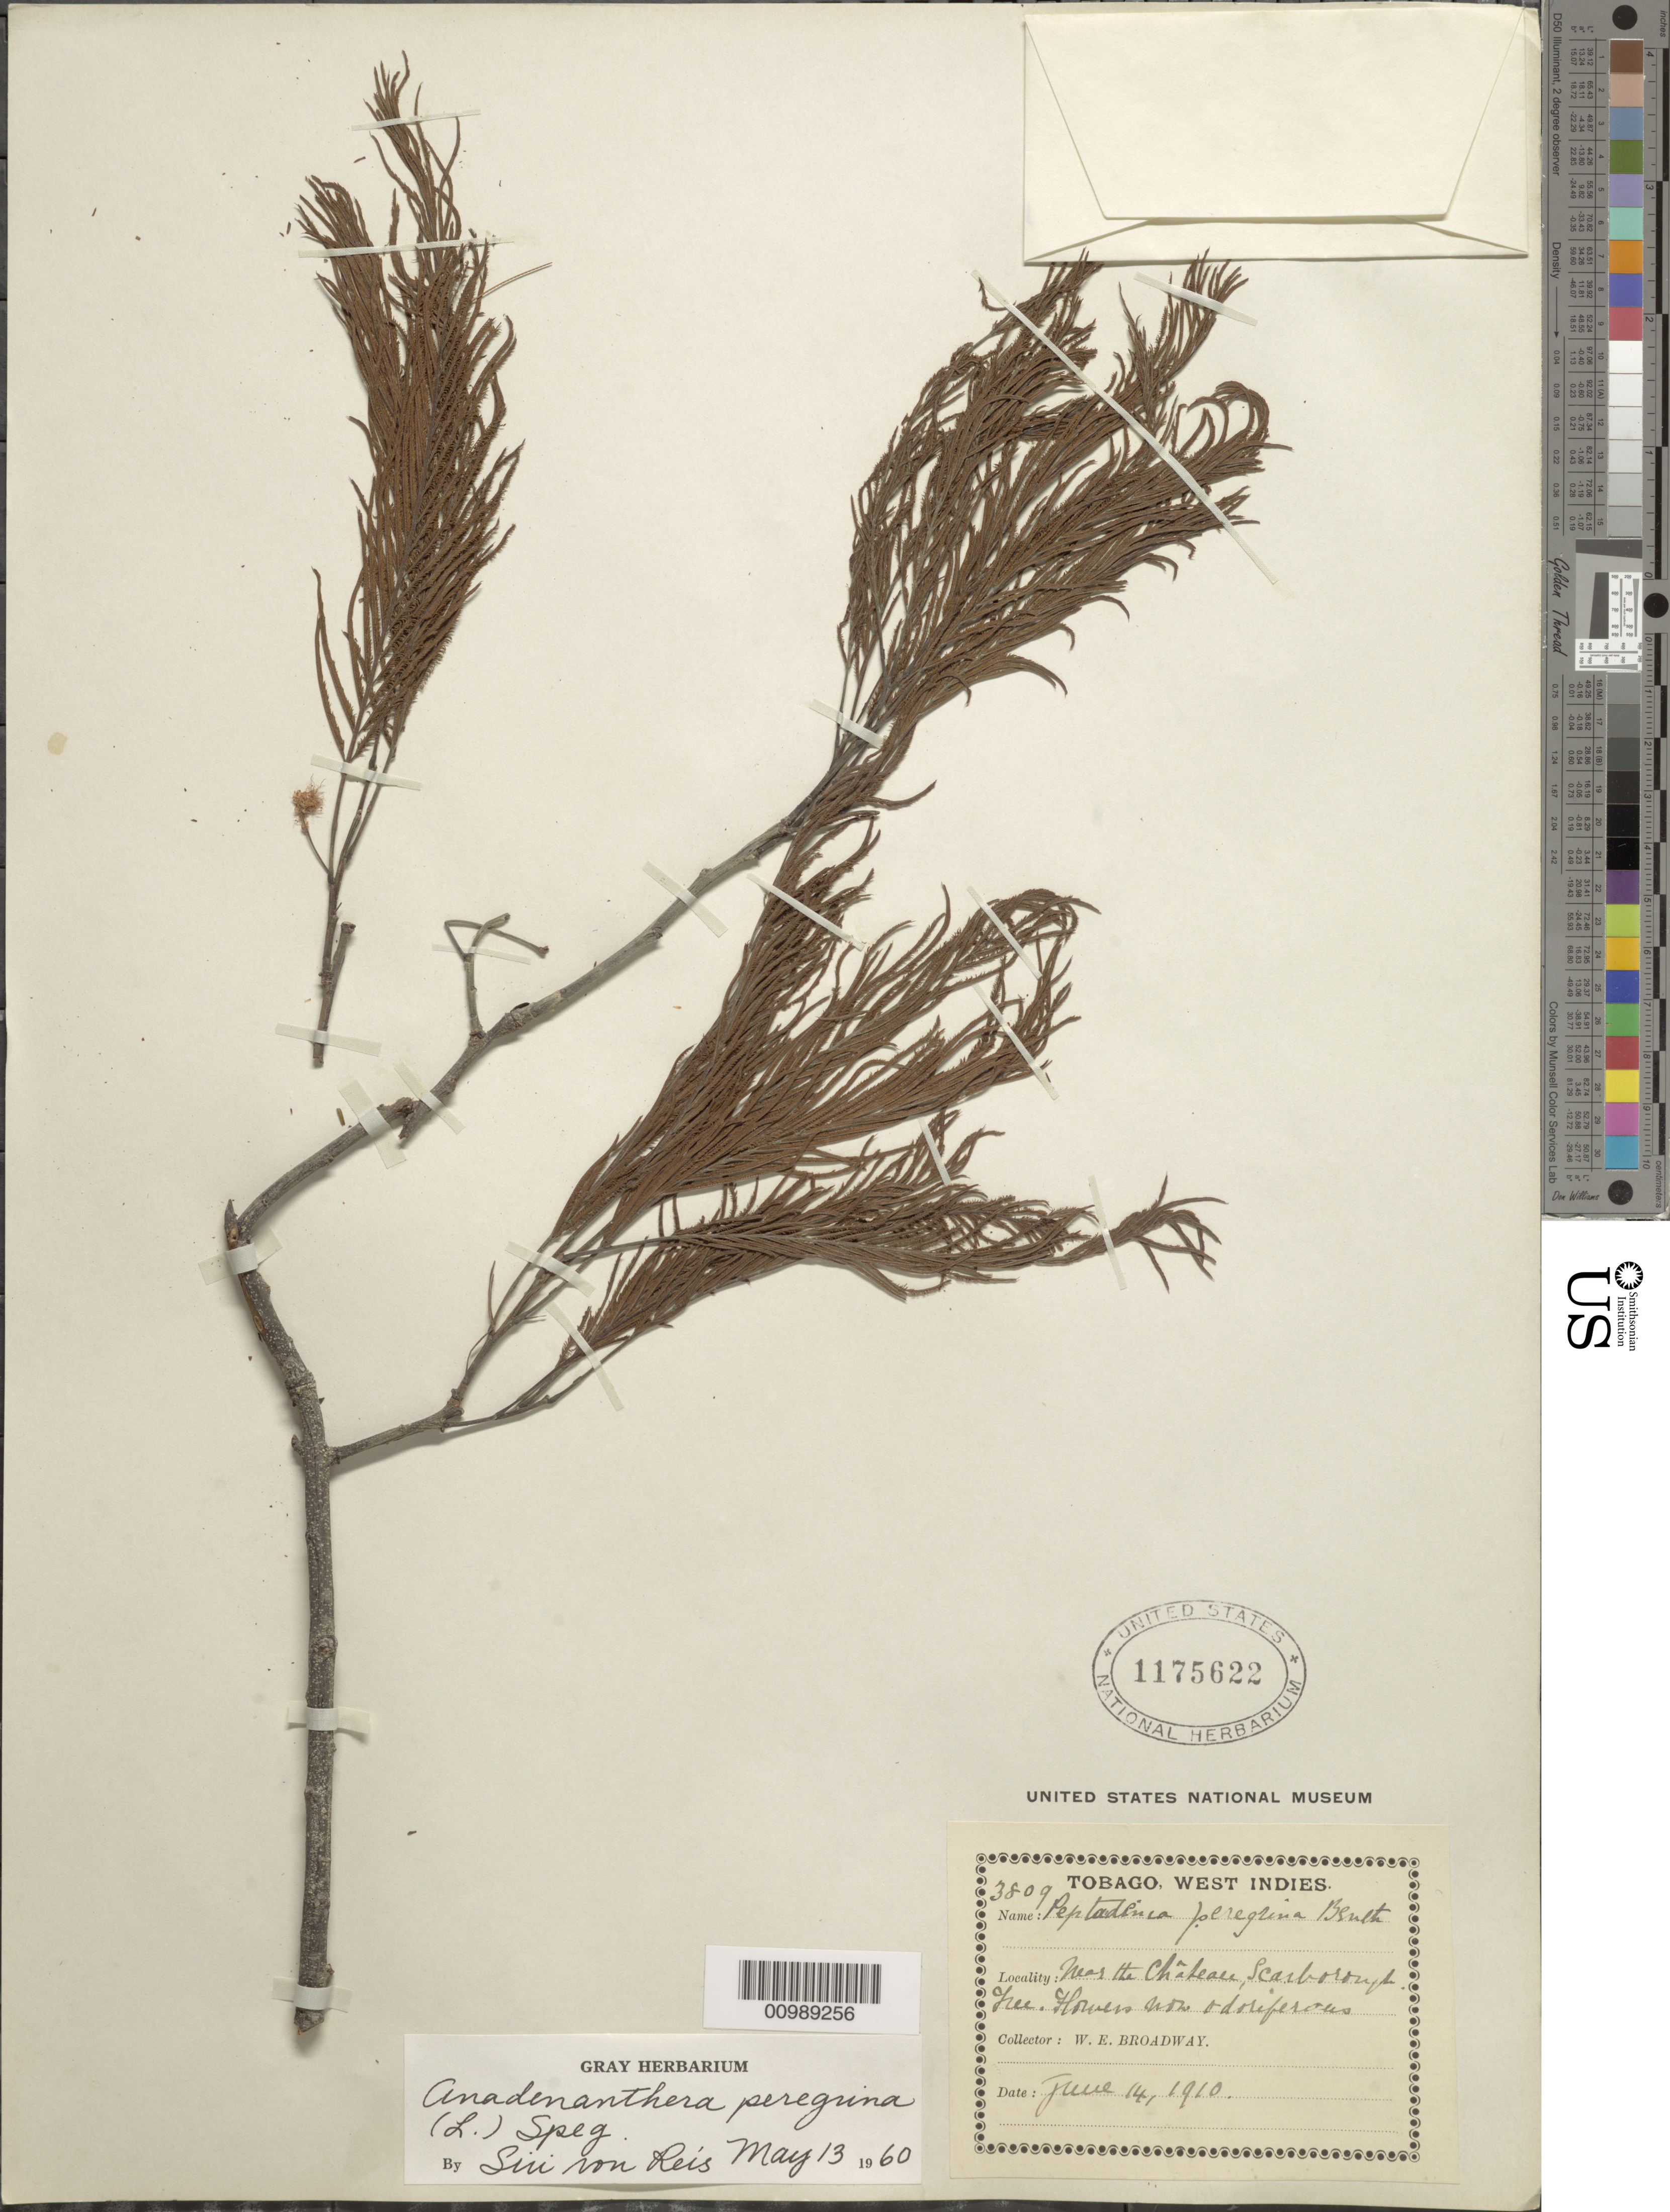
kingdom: Plantae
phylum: Tracheophyta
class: Magnoliopsida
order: Fabales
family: Fabaceae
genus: Anadenanthera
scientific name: Anadenanthera peregrina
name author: (L.) Speg.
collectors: W. E. Broadway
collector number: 3809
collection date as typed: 14 Jun 1910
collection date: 1910-06-14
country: Trinidad and Tobago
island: Tobago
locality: Near the Chileau, Scarborough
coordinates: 0 N, 0 E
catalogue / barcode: US 1175622